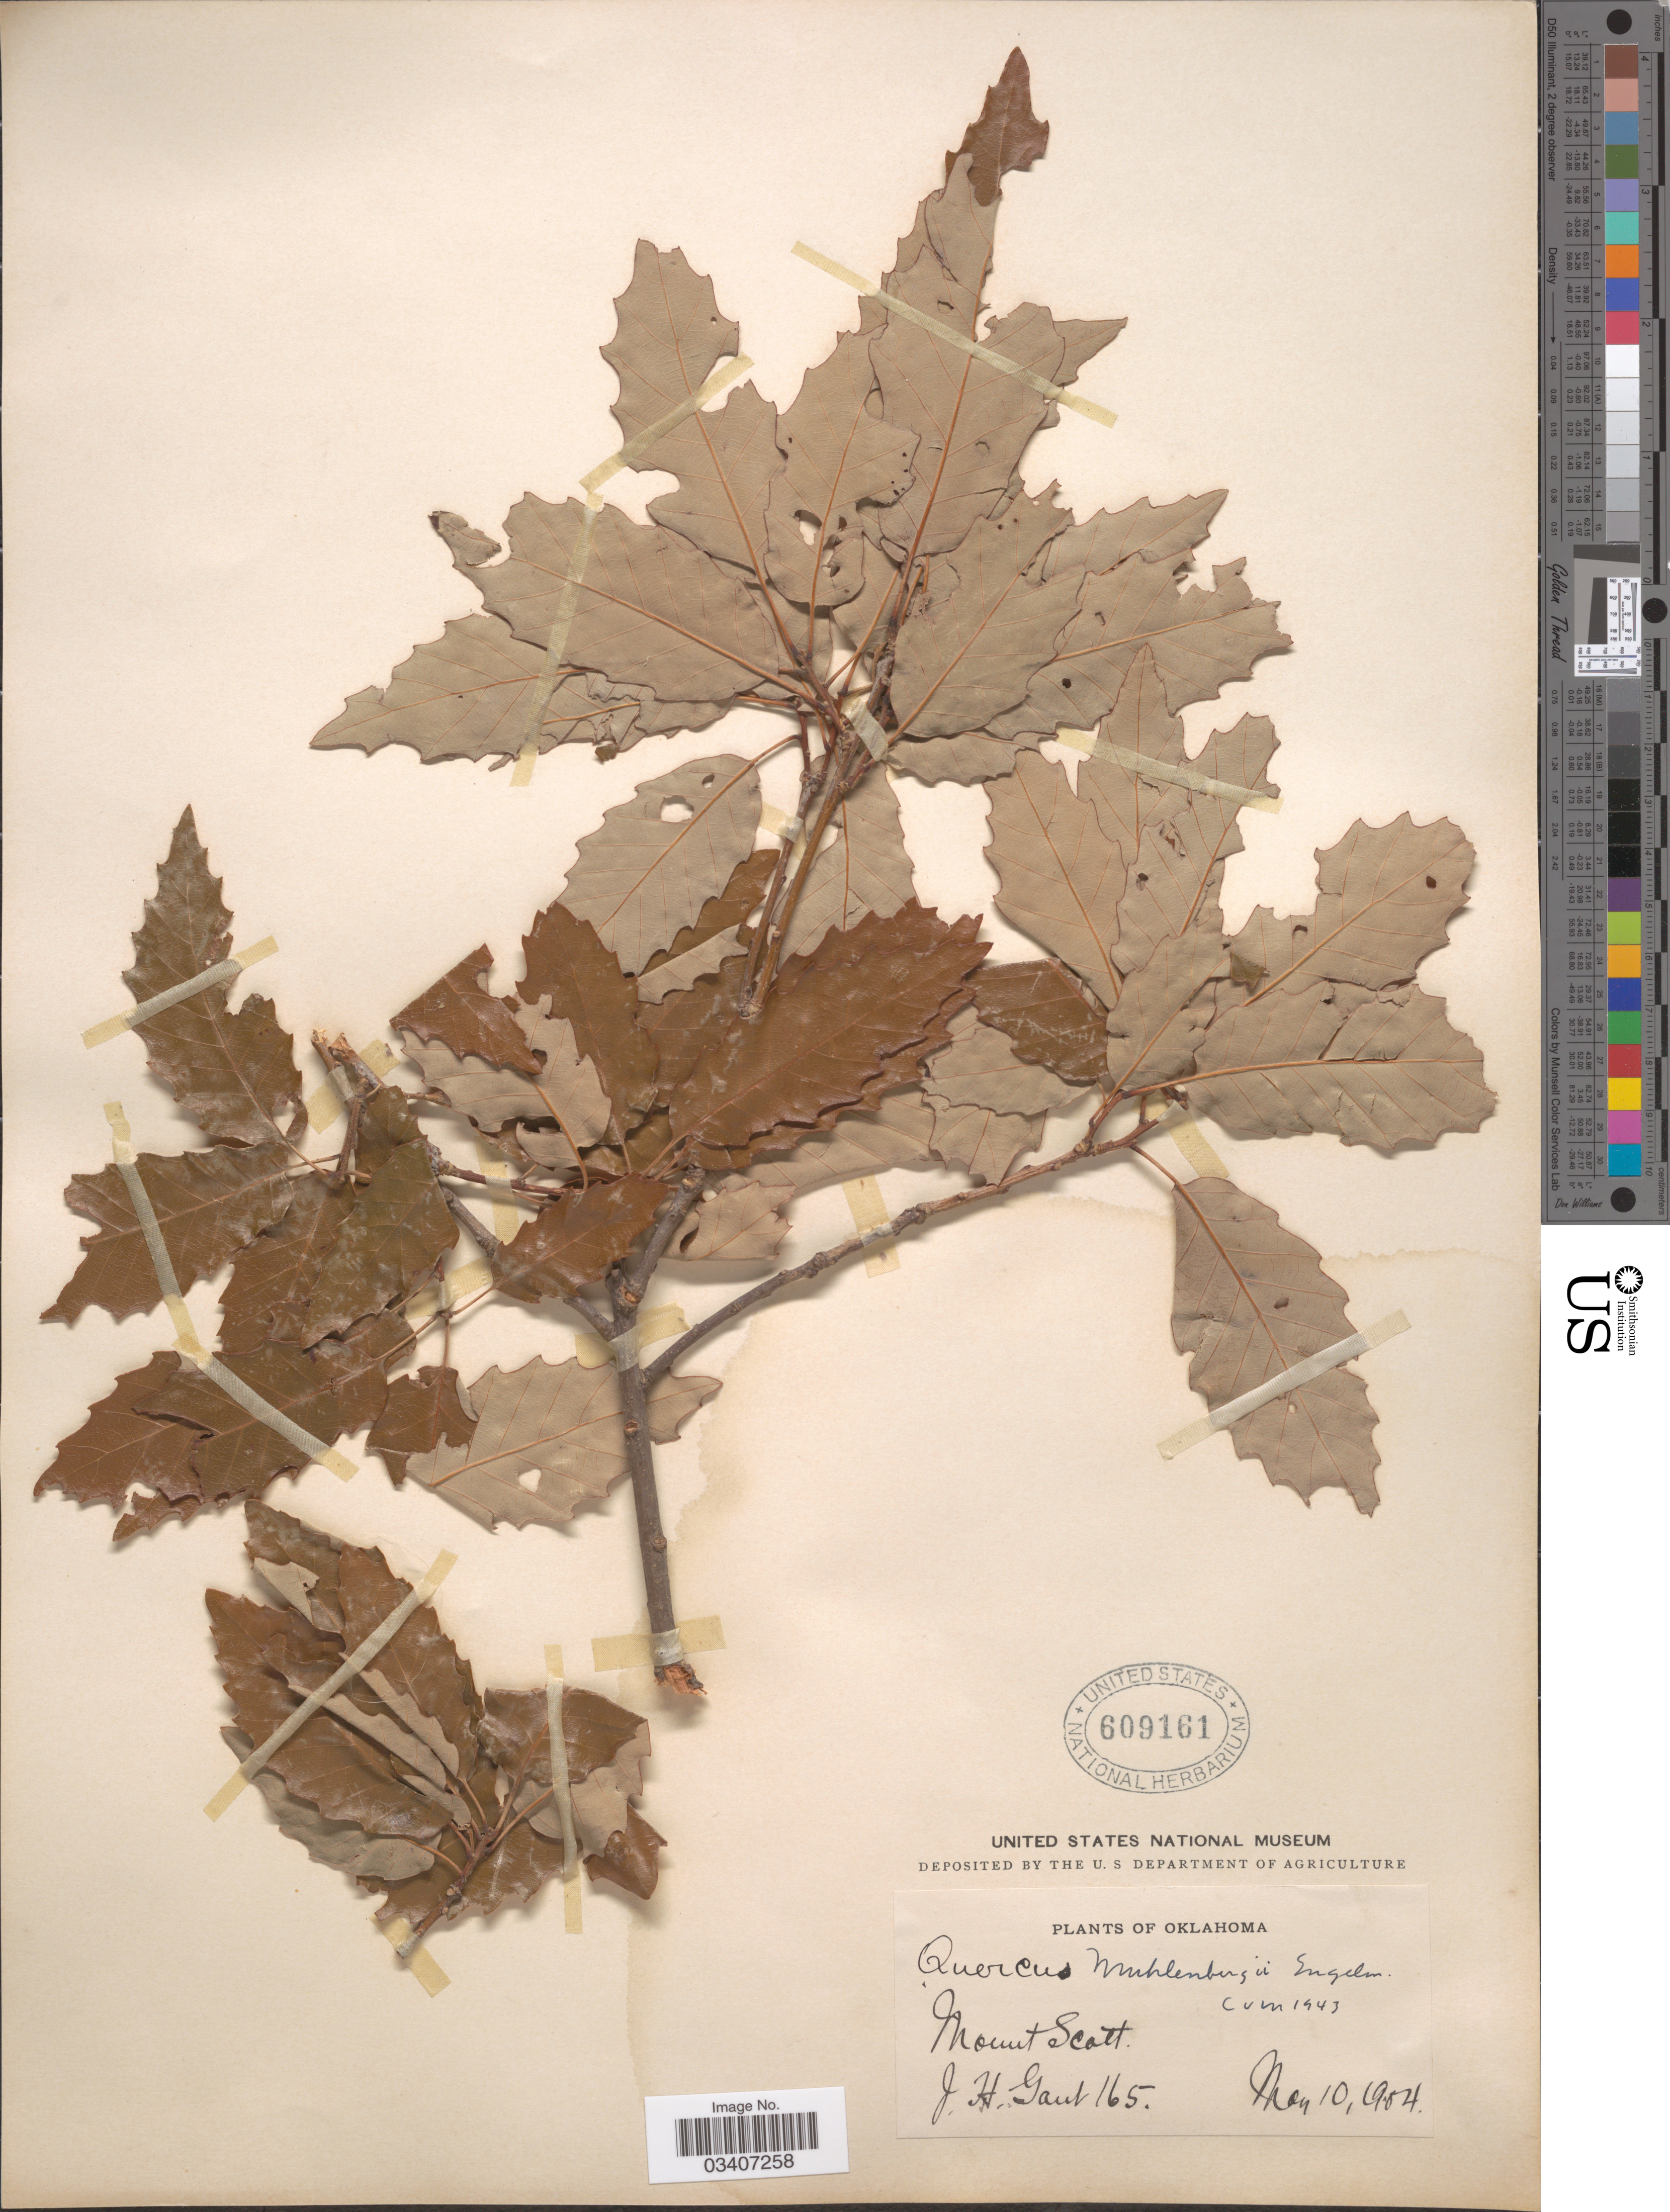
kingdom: Plantae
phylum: Tracheophyta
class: Magnoliopsida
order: Fagales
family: Fagaceae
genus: Quercus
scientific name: Quercus muehlenbergii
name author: Engelm.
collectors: J. Gaut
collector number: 165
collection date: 1904-05-10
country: United States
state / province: Oklahoma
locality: Mount Scott.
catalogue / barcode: US 609161